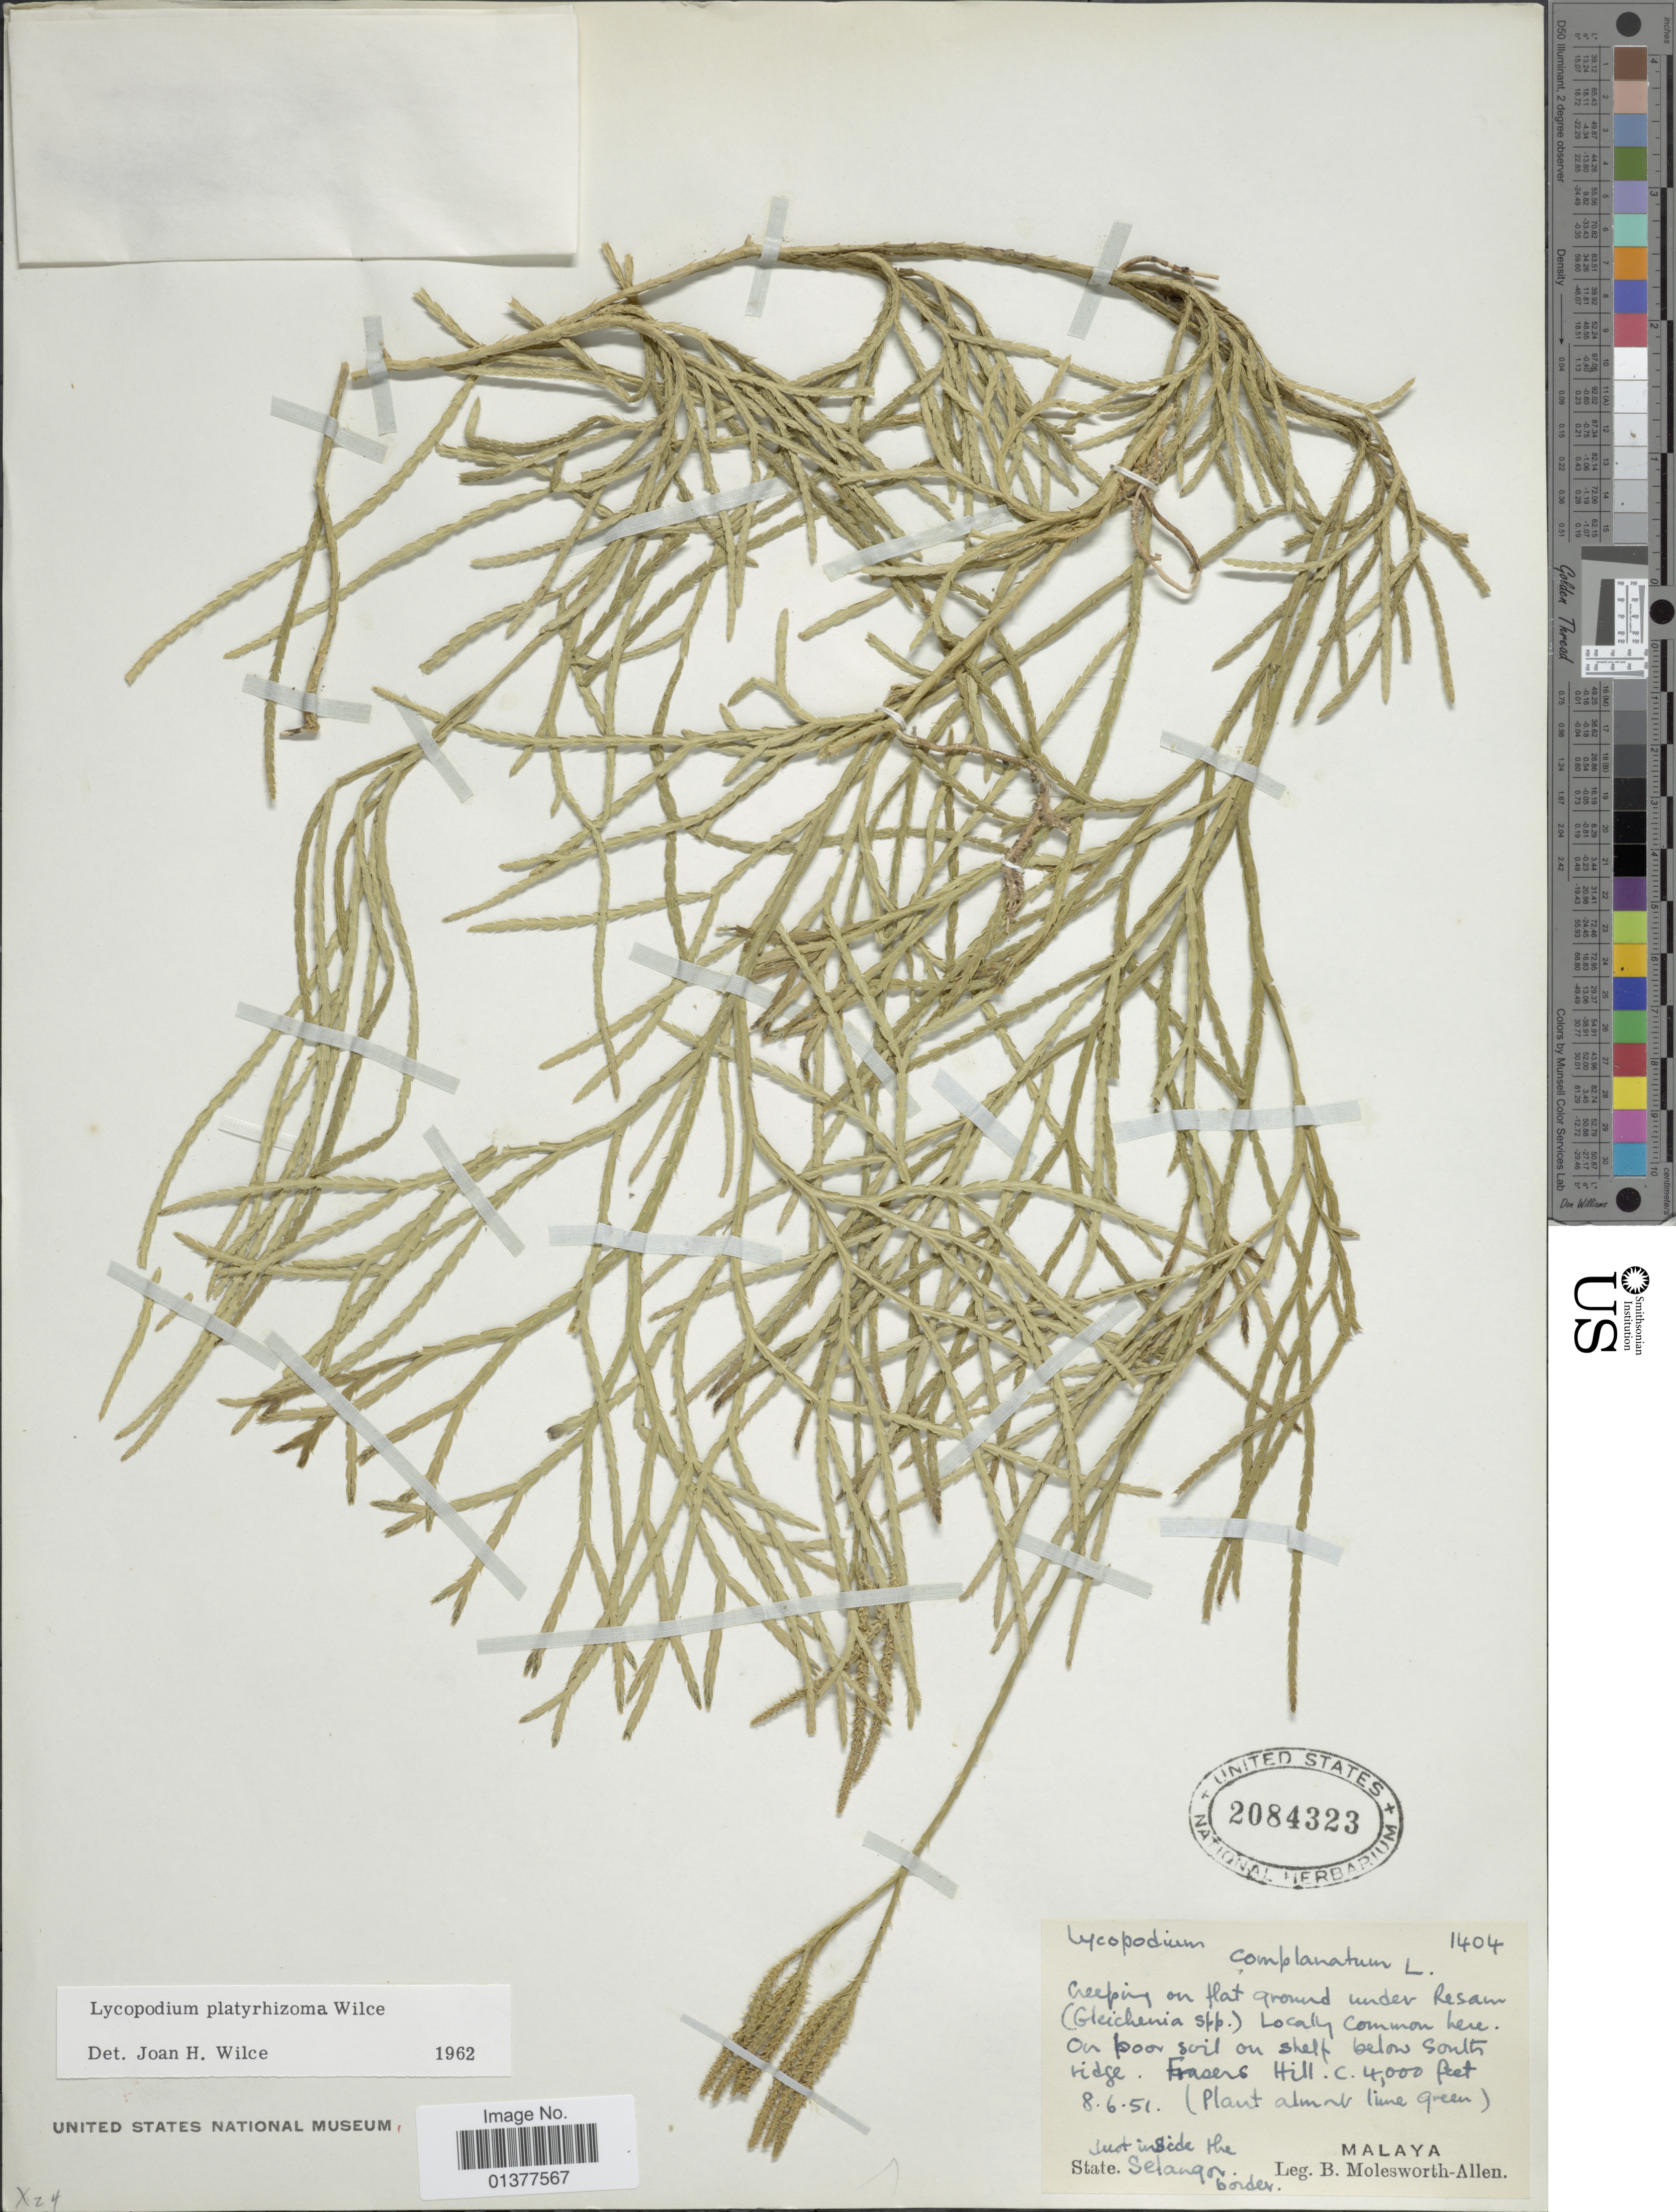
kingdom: Plantae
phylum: Tracheophyta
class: Lycopodiopsida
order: Lycopodiales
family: Lycopodiaceae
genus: Diphasiastrum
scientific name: Diphasiastrum platyrhizomum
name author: (J.H. Wilce) Holub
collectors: B. E. G. Molesworth-Allen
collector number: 1404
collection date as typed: Transcribed d/m/y: 8/6/51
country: Malaysia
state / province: Selangor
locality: Just inside the State Selangor border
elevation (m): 1219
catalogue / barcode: US 2084323